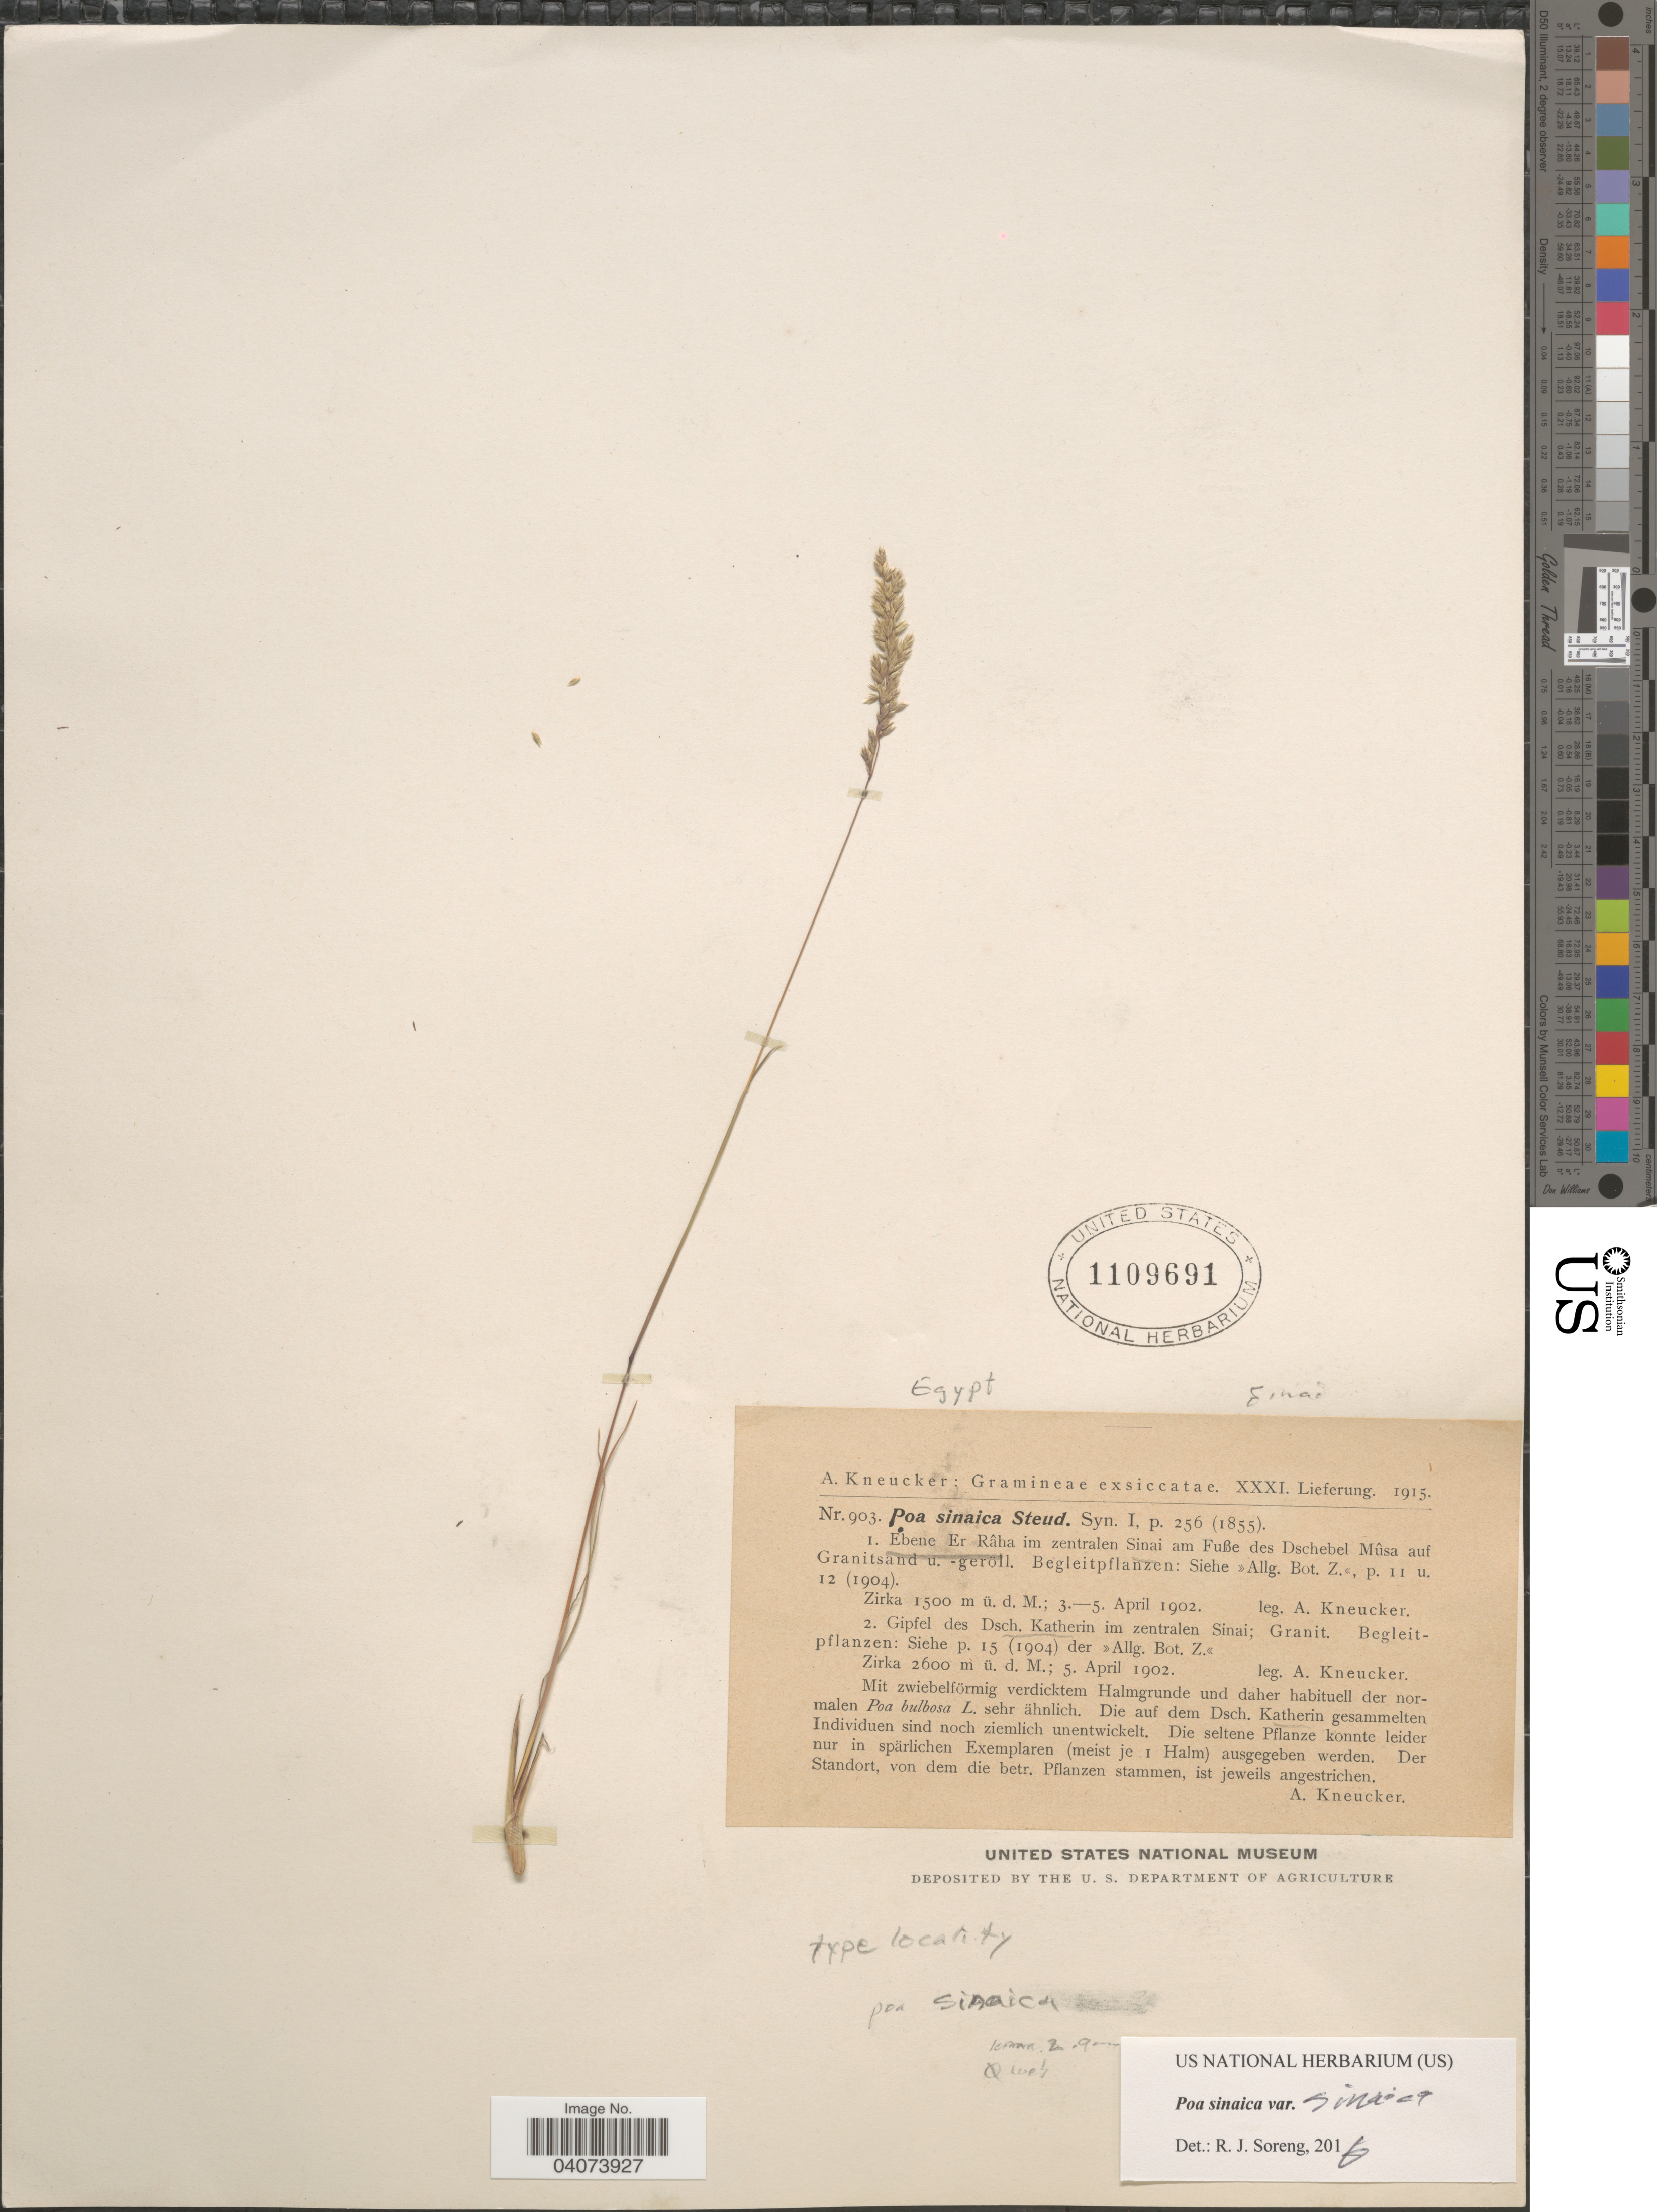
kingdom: Plantae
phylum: Tracheophyta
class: Liliopsida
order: Poales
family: Poaceae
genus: Poa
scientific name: Poa sinaica var. sinaica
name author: Steud.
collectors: A. Kneucker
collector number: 903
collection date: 1902-04-05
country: Egypt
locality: Gipfel des Dsch. Katherin im zentralen Sinai.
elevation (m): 2600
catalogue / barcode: US 1109691-2